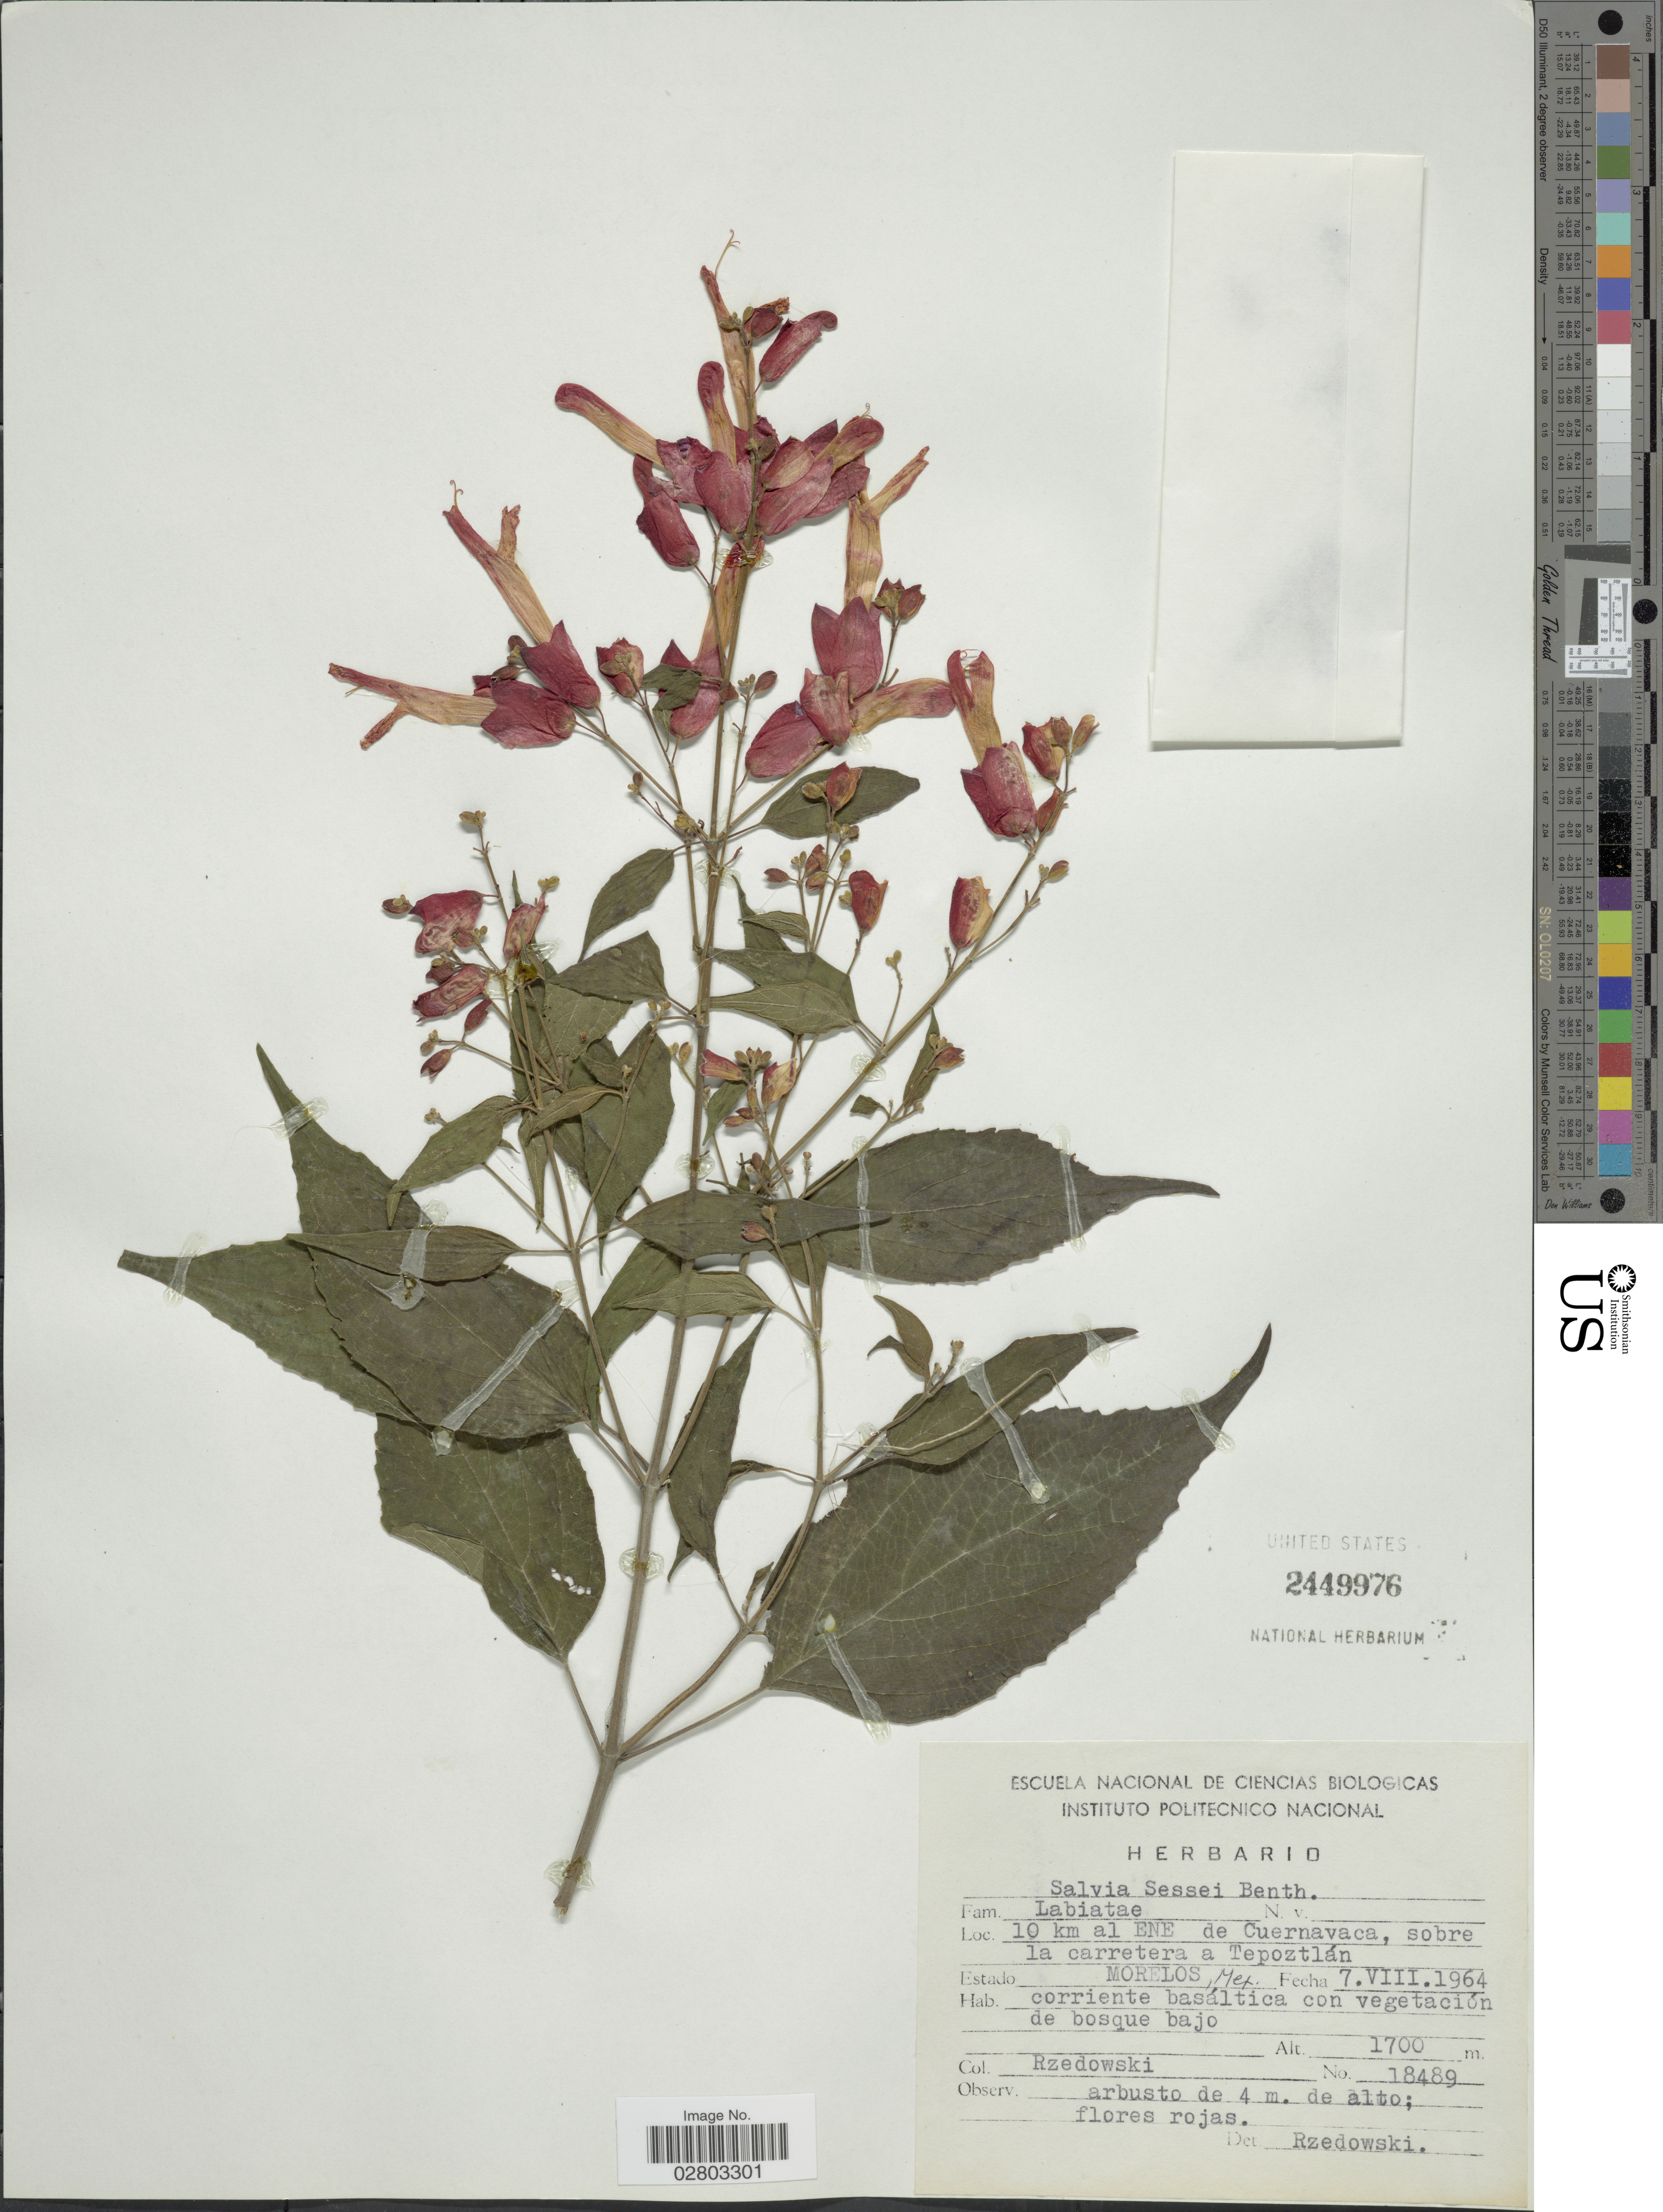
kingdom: Plantae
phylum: Tracheophyta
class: Magnoliopsida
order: Lamiales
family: Lamiaceae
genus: Salvia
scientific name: Salvia sessei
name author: Benth.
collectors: Rzedowski, --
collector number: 18489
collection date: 1964-08-07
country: Mexico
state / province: Morelos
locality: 10 km al ENE de Cuernavaca, sobre la carretera a Tepoztlán.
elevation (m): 1700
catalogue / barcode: US 2449976